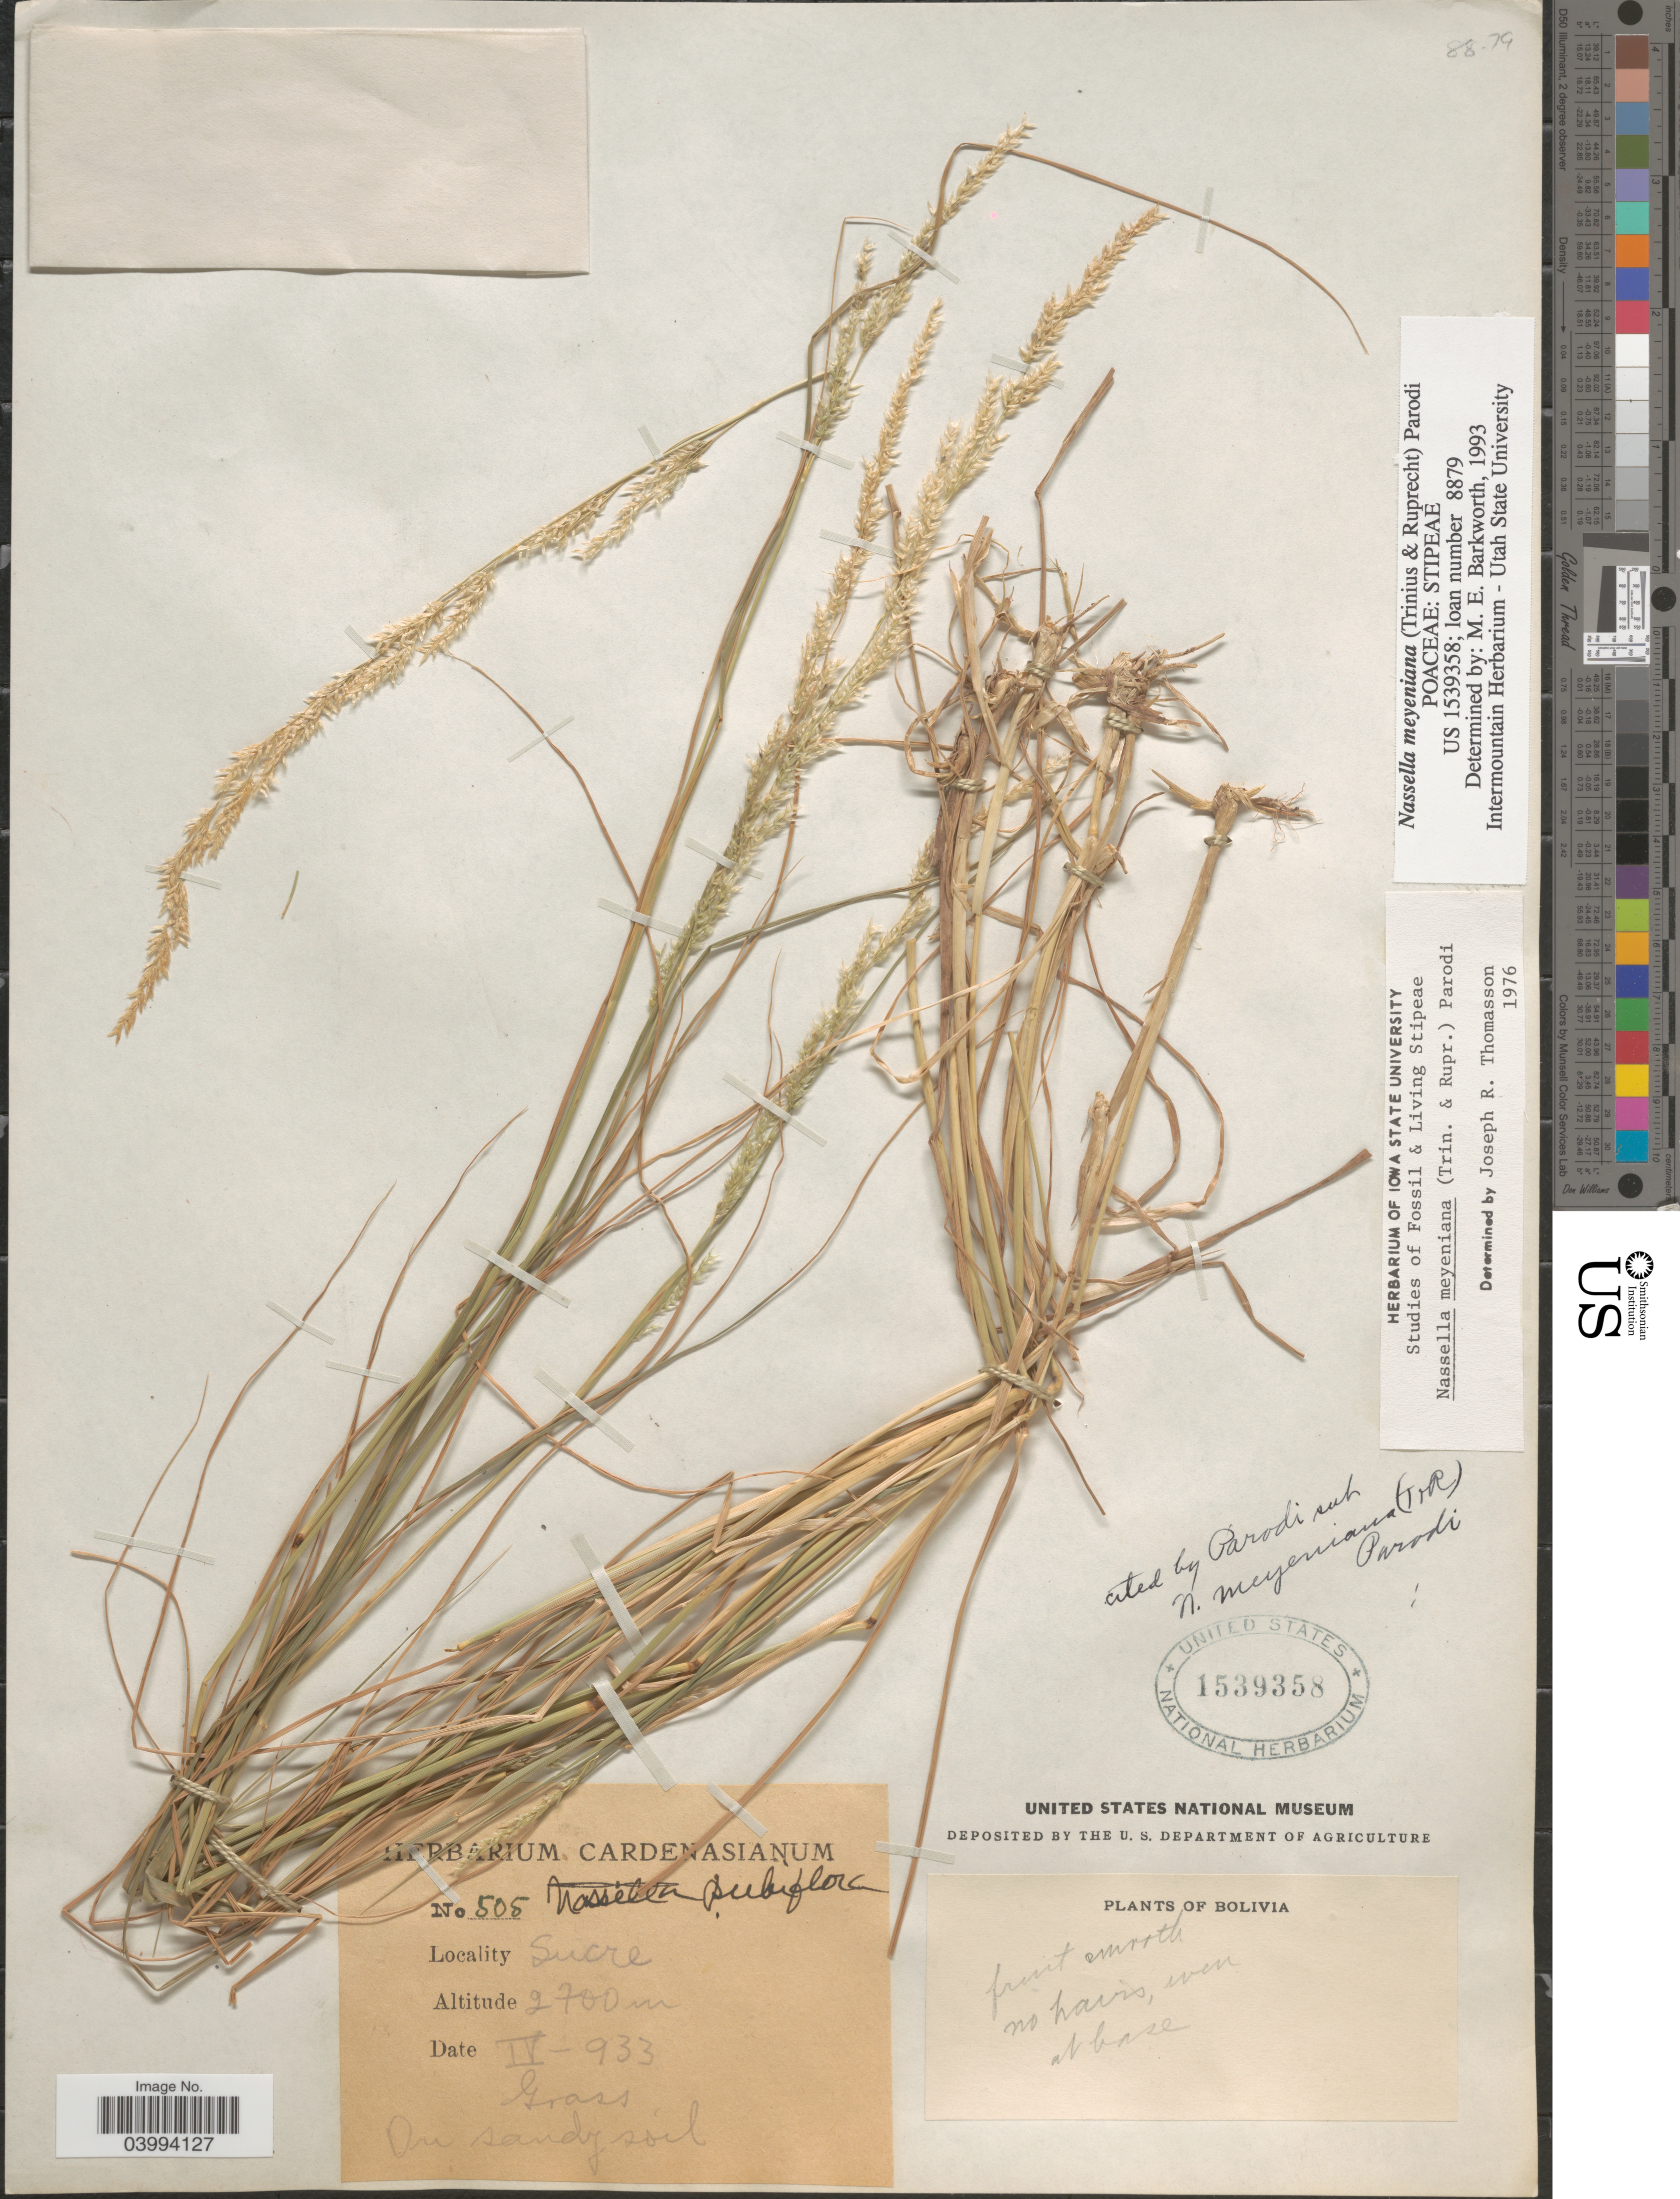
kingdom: Plantae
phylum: Tracheophyta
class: Liliopsida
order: Poales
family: Poaceae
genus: Nassella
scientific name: Nassella meyeniana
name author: (Trin. & Rupr.) Parodi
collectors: ex herb. Cardenasianum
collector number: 505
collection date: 1933-04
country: Bolivia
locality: Sucre.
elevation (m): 2700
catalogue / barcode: US 1539358